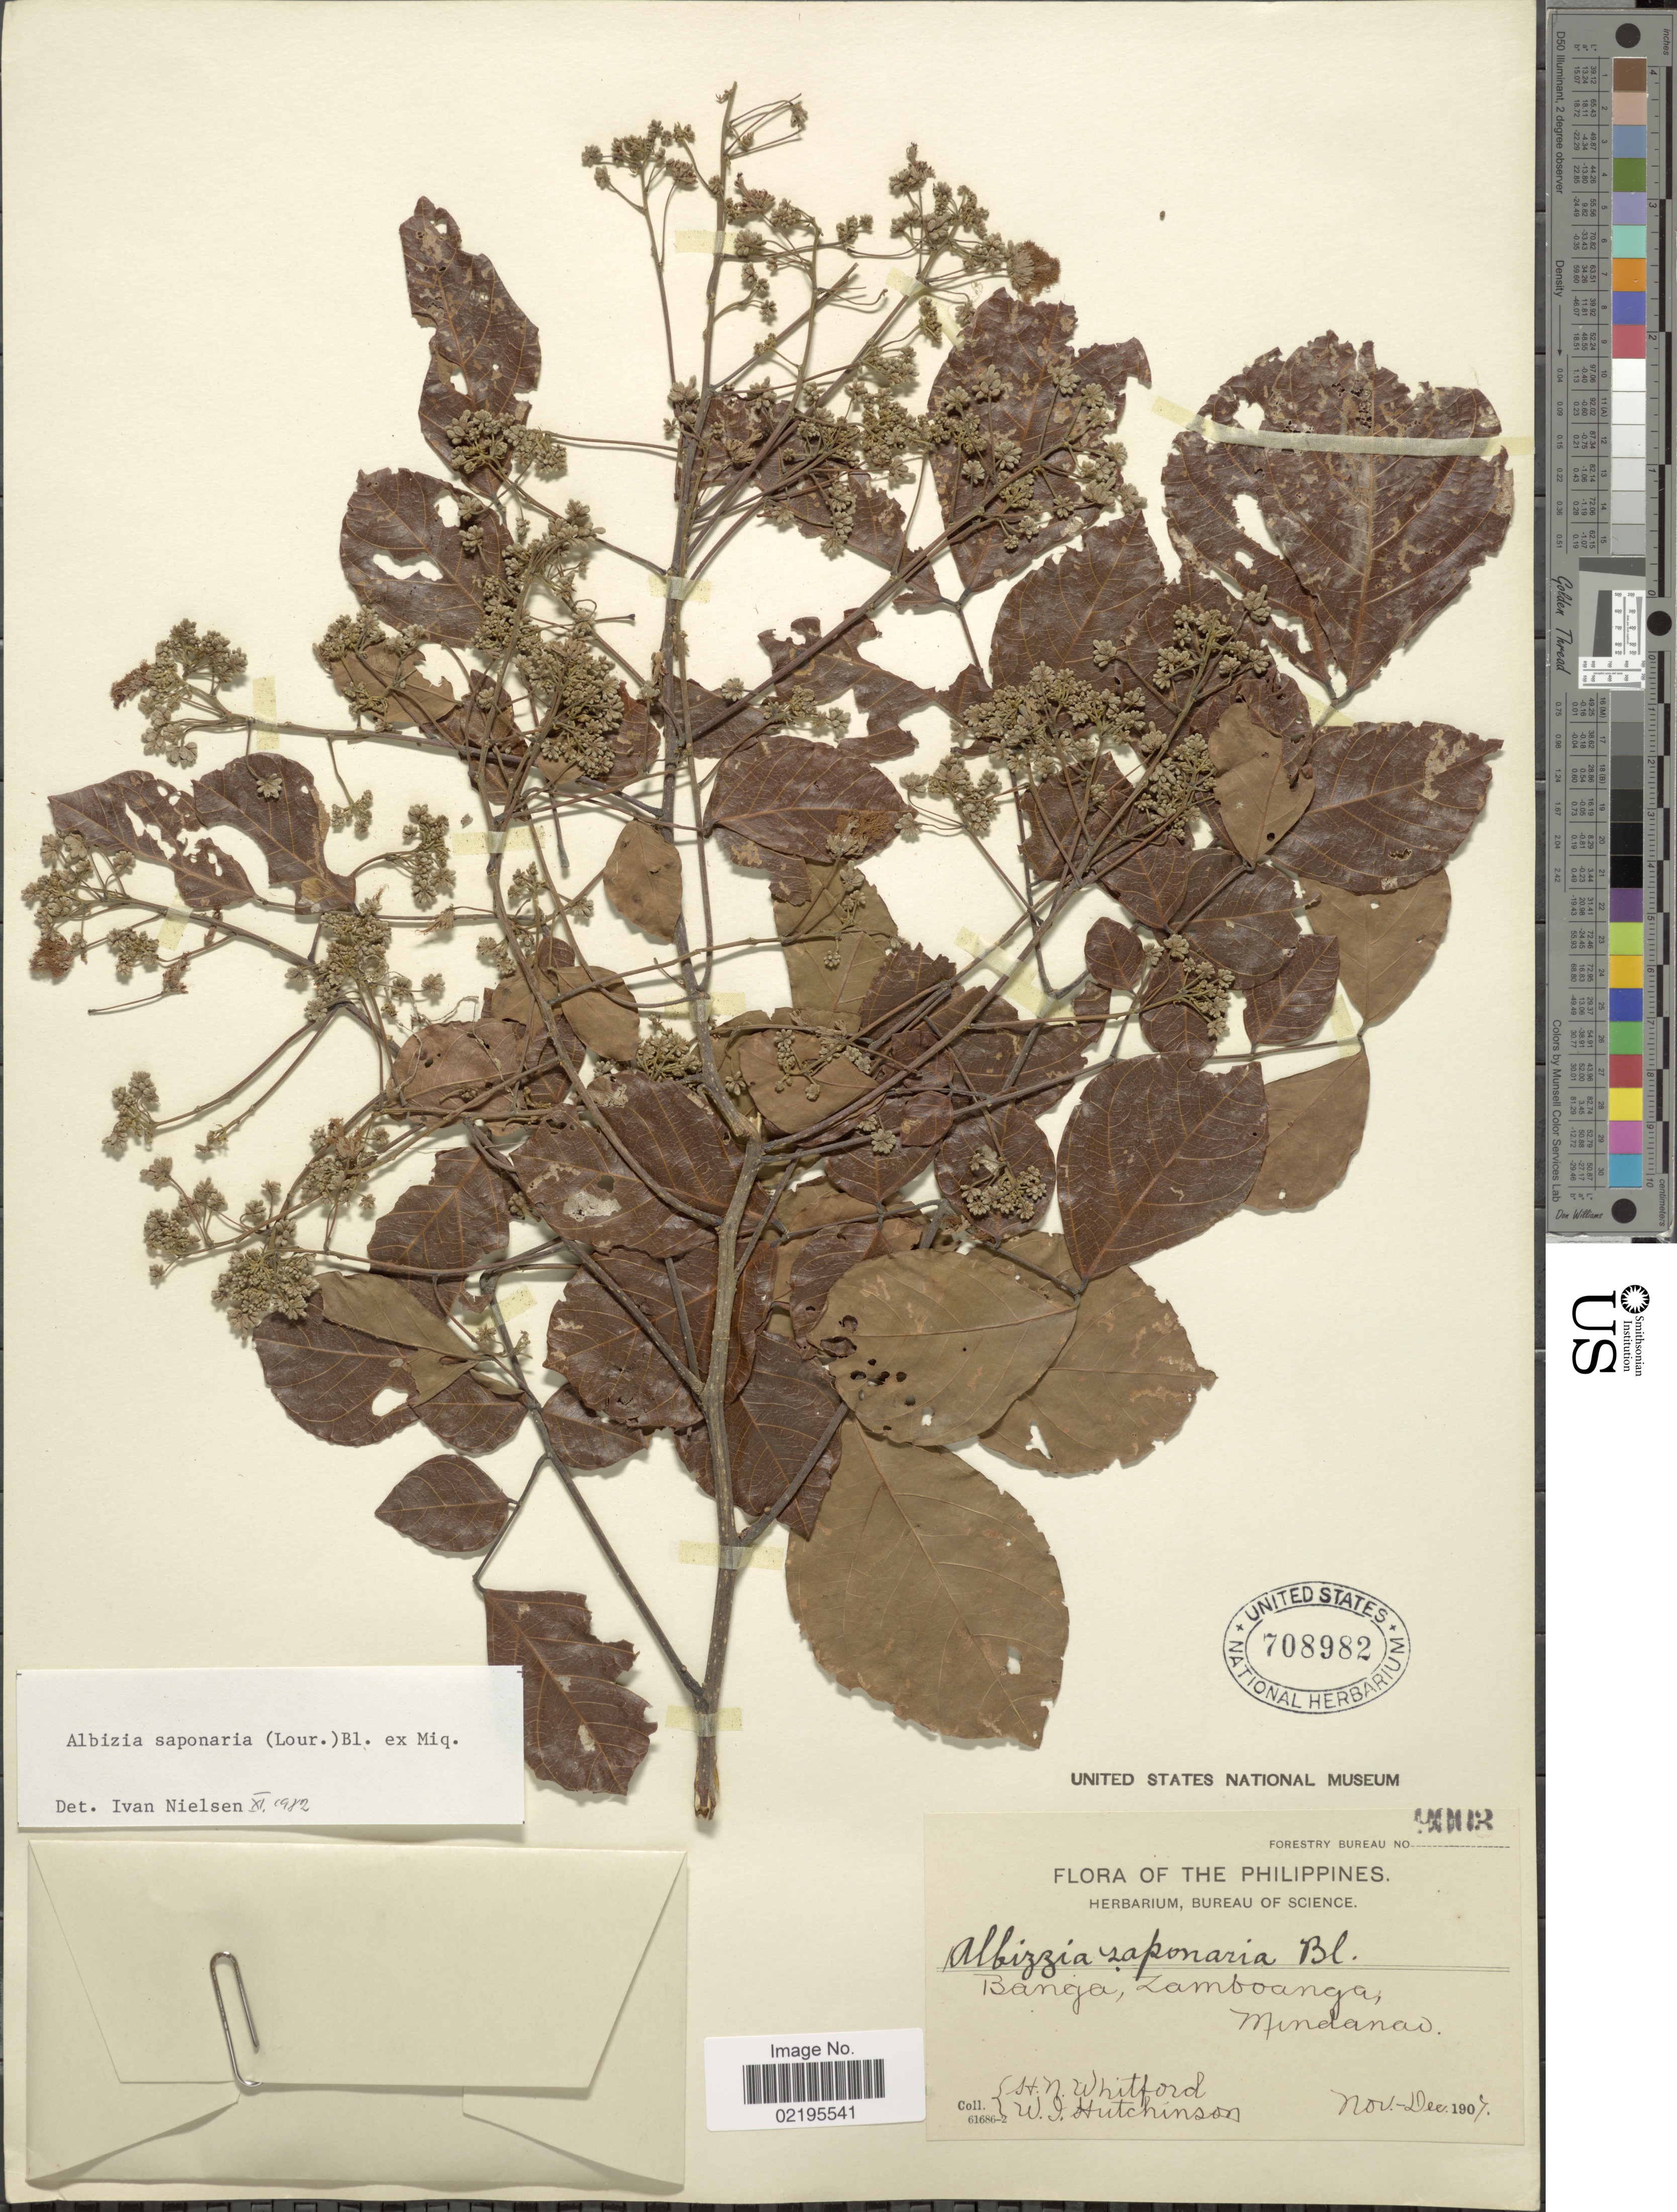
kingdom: Plantae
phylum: Tracheophyta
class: Magnoliopsida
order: Fabales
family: Fabaceae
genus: Albizia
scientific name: Albizia saponaria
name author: (Lour.) Blume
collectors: H. N. Whitford & W. J. Hutchinson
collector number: Forestry Bureau 9003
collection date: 1907-11/1907-12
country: Philippines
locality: Banga, Zamboanga, Mindanao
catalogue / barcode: US 708982